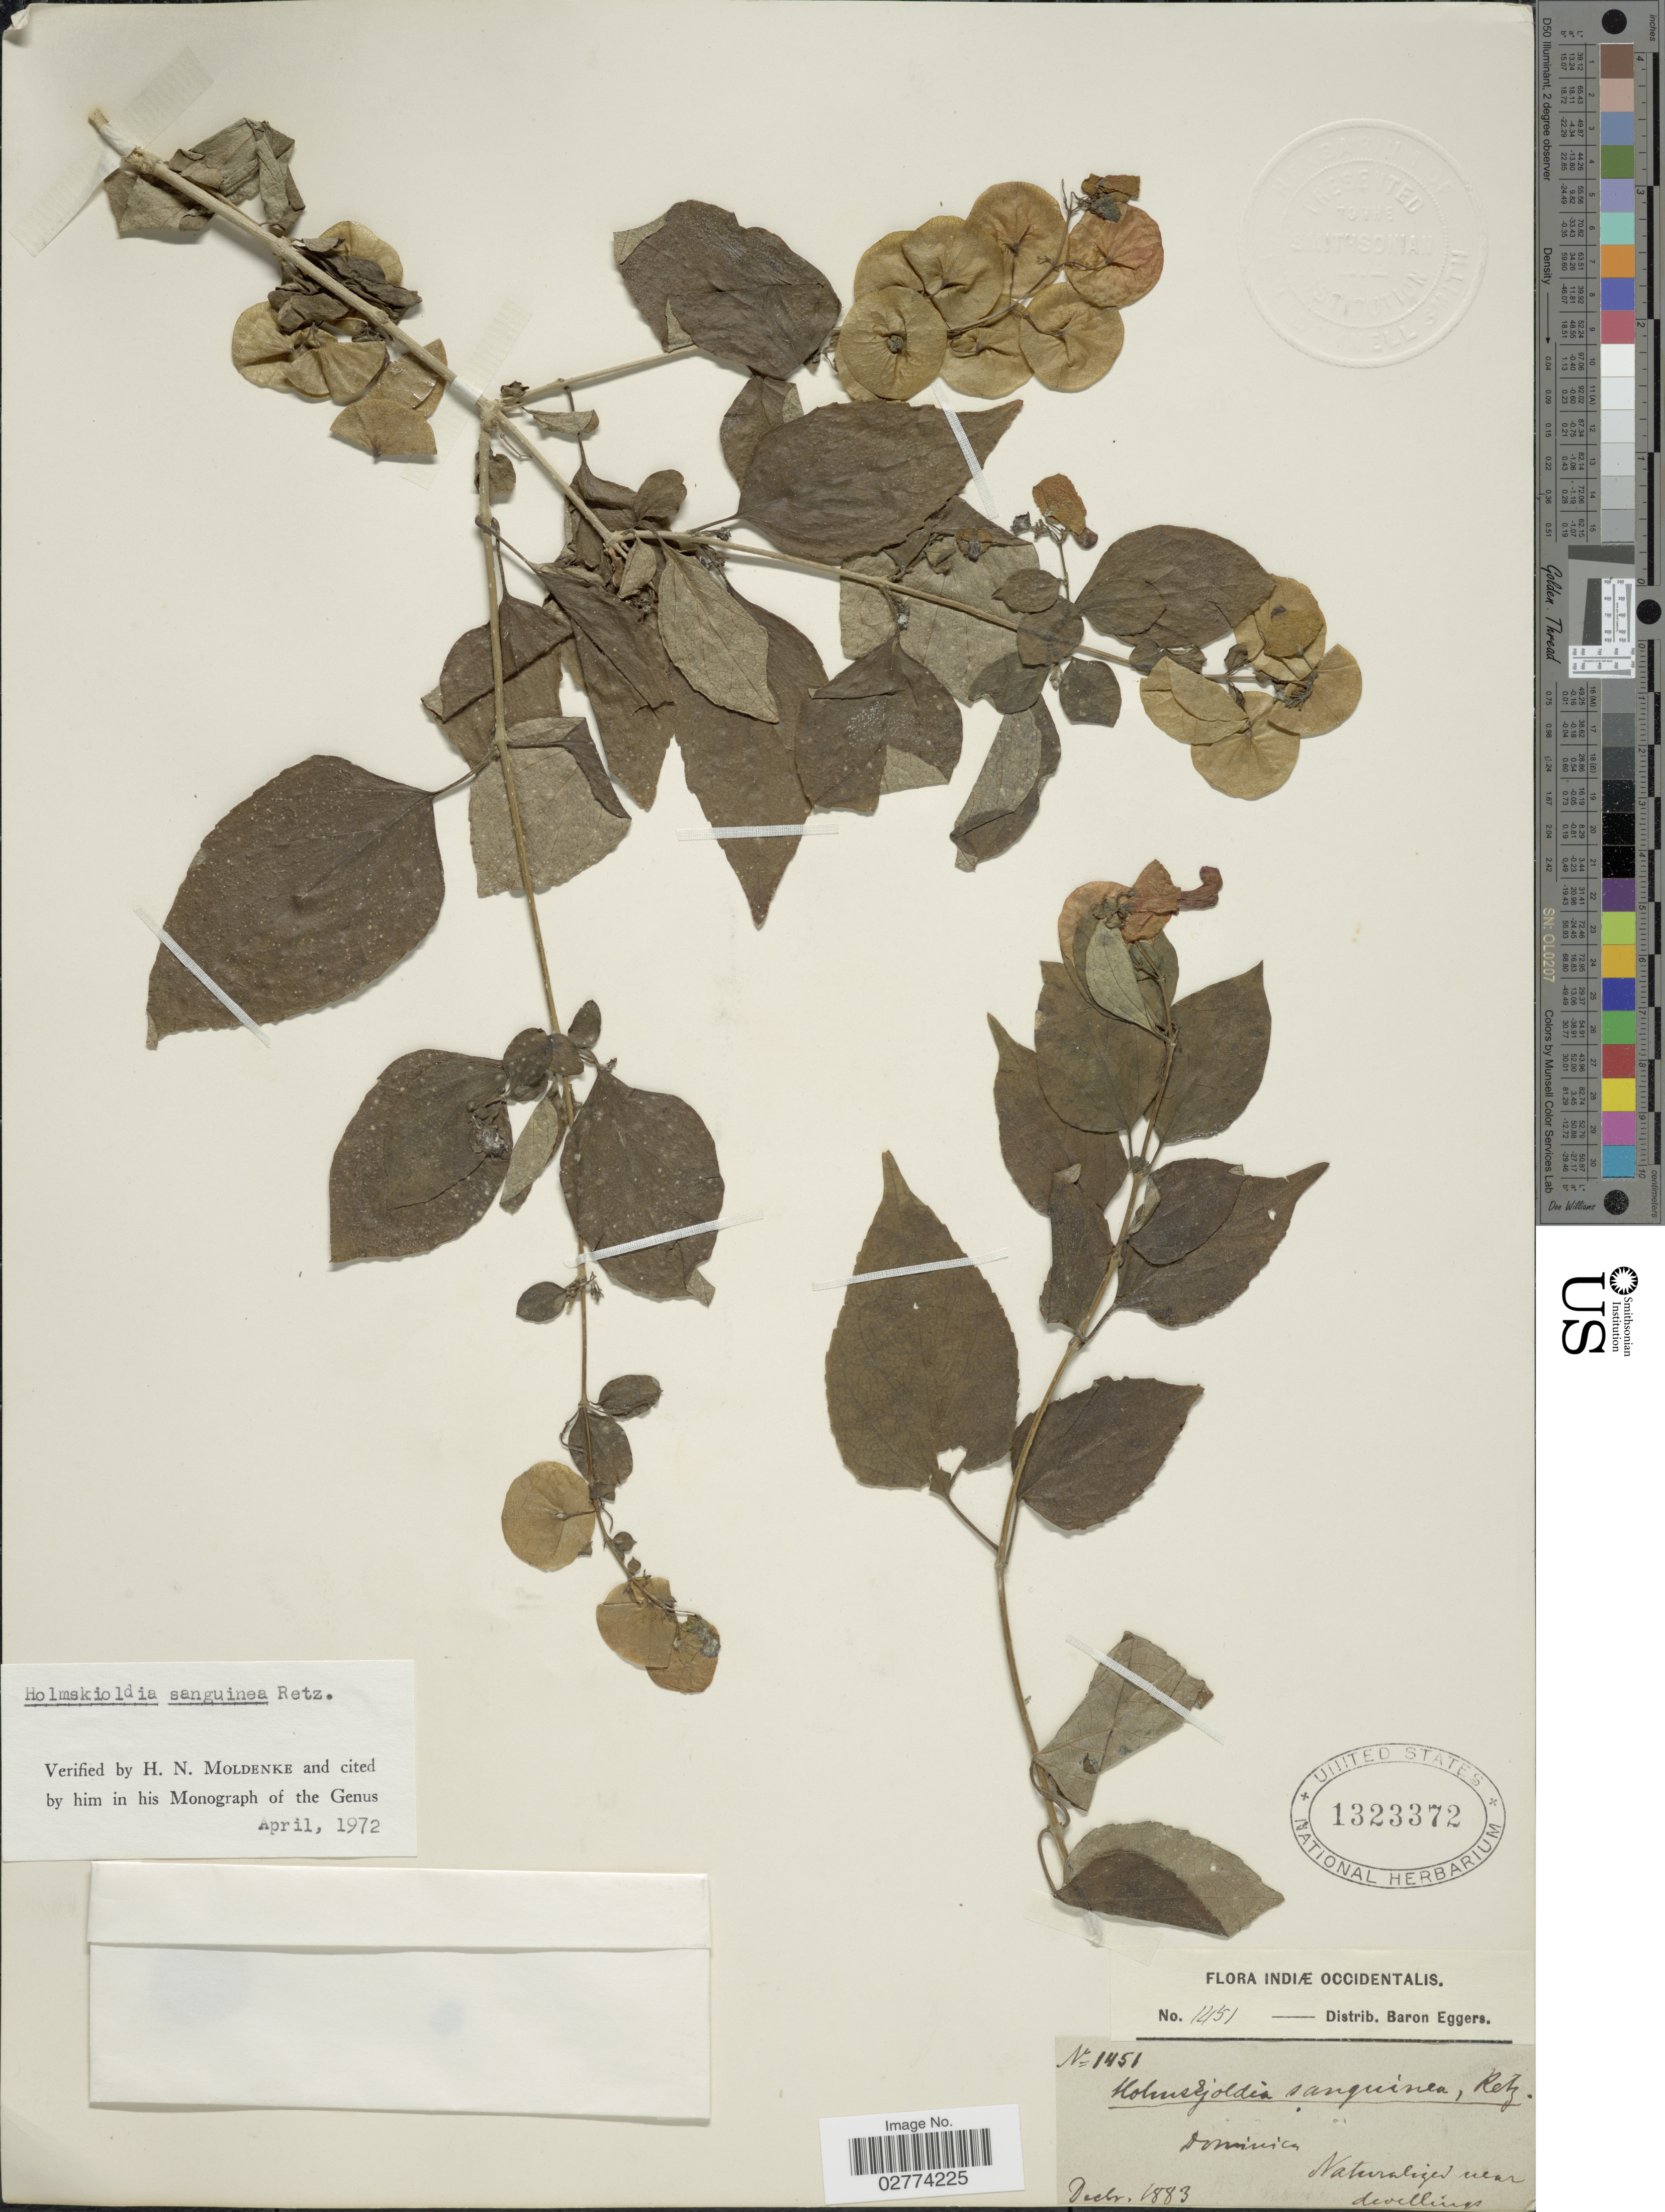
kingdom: Plantae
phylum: Tracheophyta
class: Magnoliopsida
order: Lamiales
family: Lamiaceae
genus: Holmskioldia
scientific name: Holmskioldia sanguinea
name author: Retz.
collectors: H. F. A. von Eggers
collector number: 1451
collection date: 1883-12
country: Dominica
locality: Indiæ Occidenatlis. Naturalized near dwellings.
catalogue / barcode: US 1323372